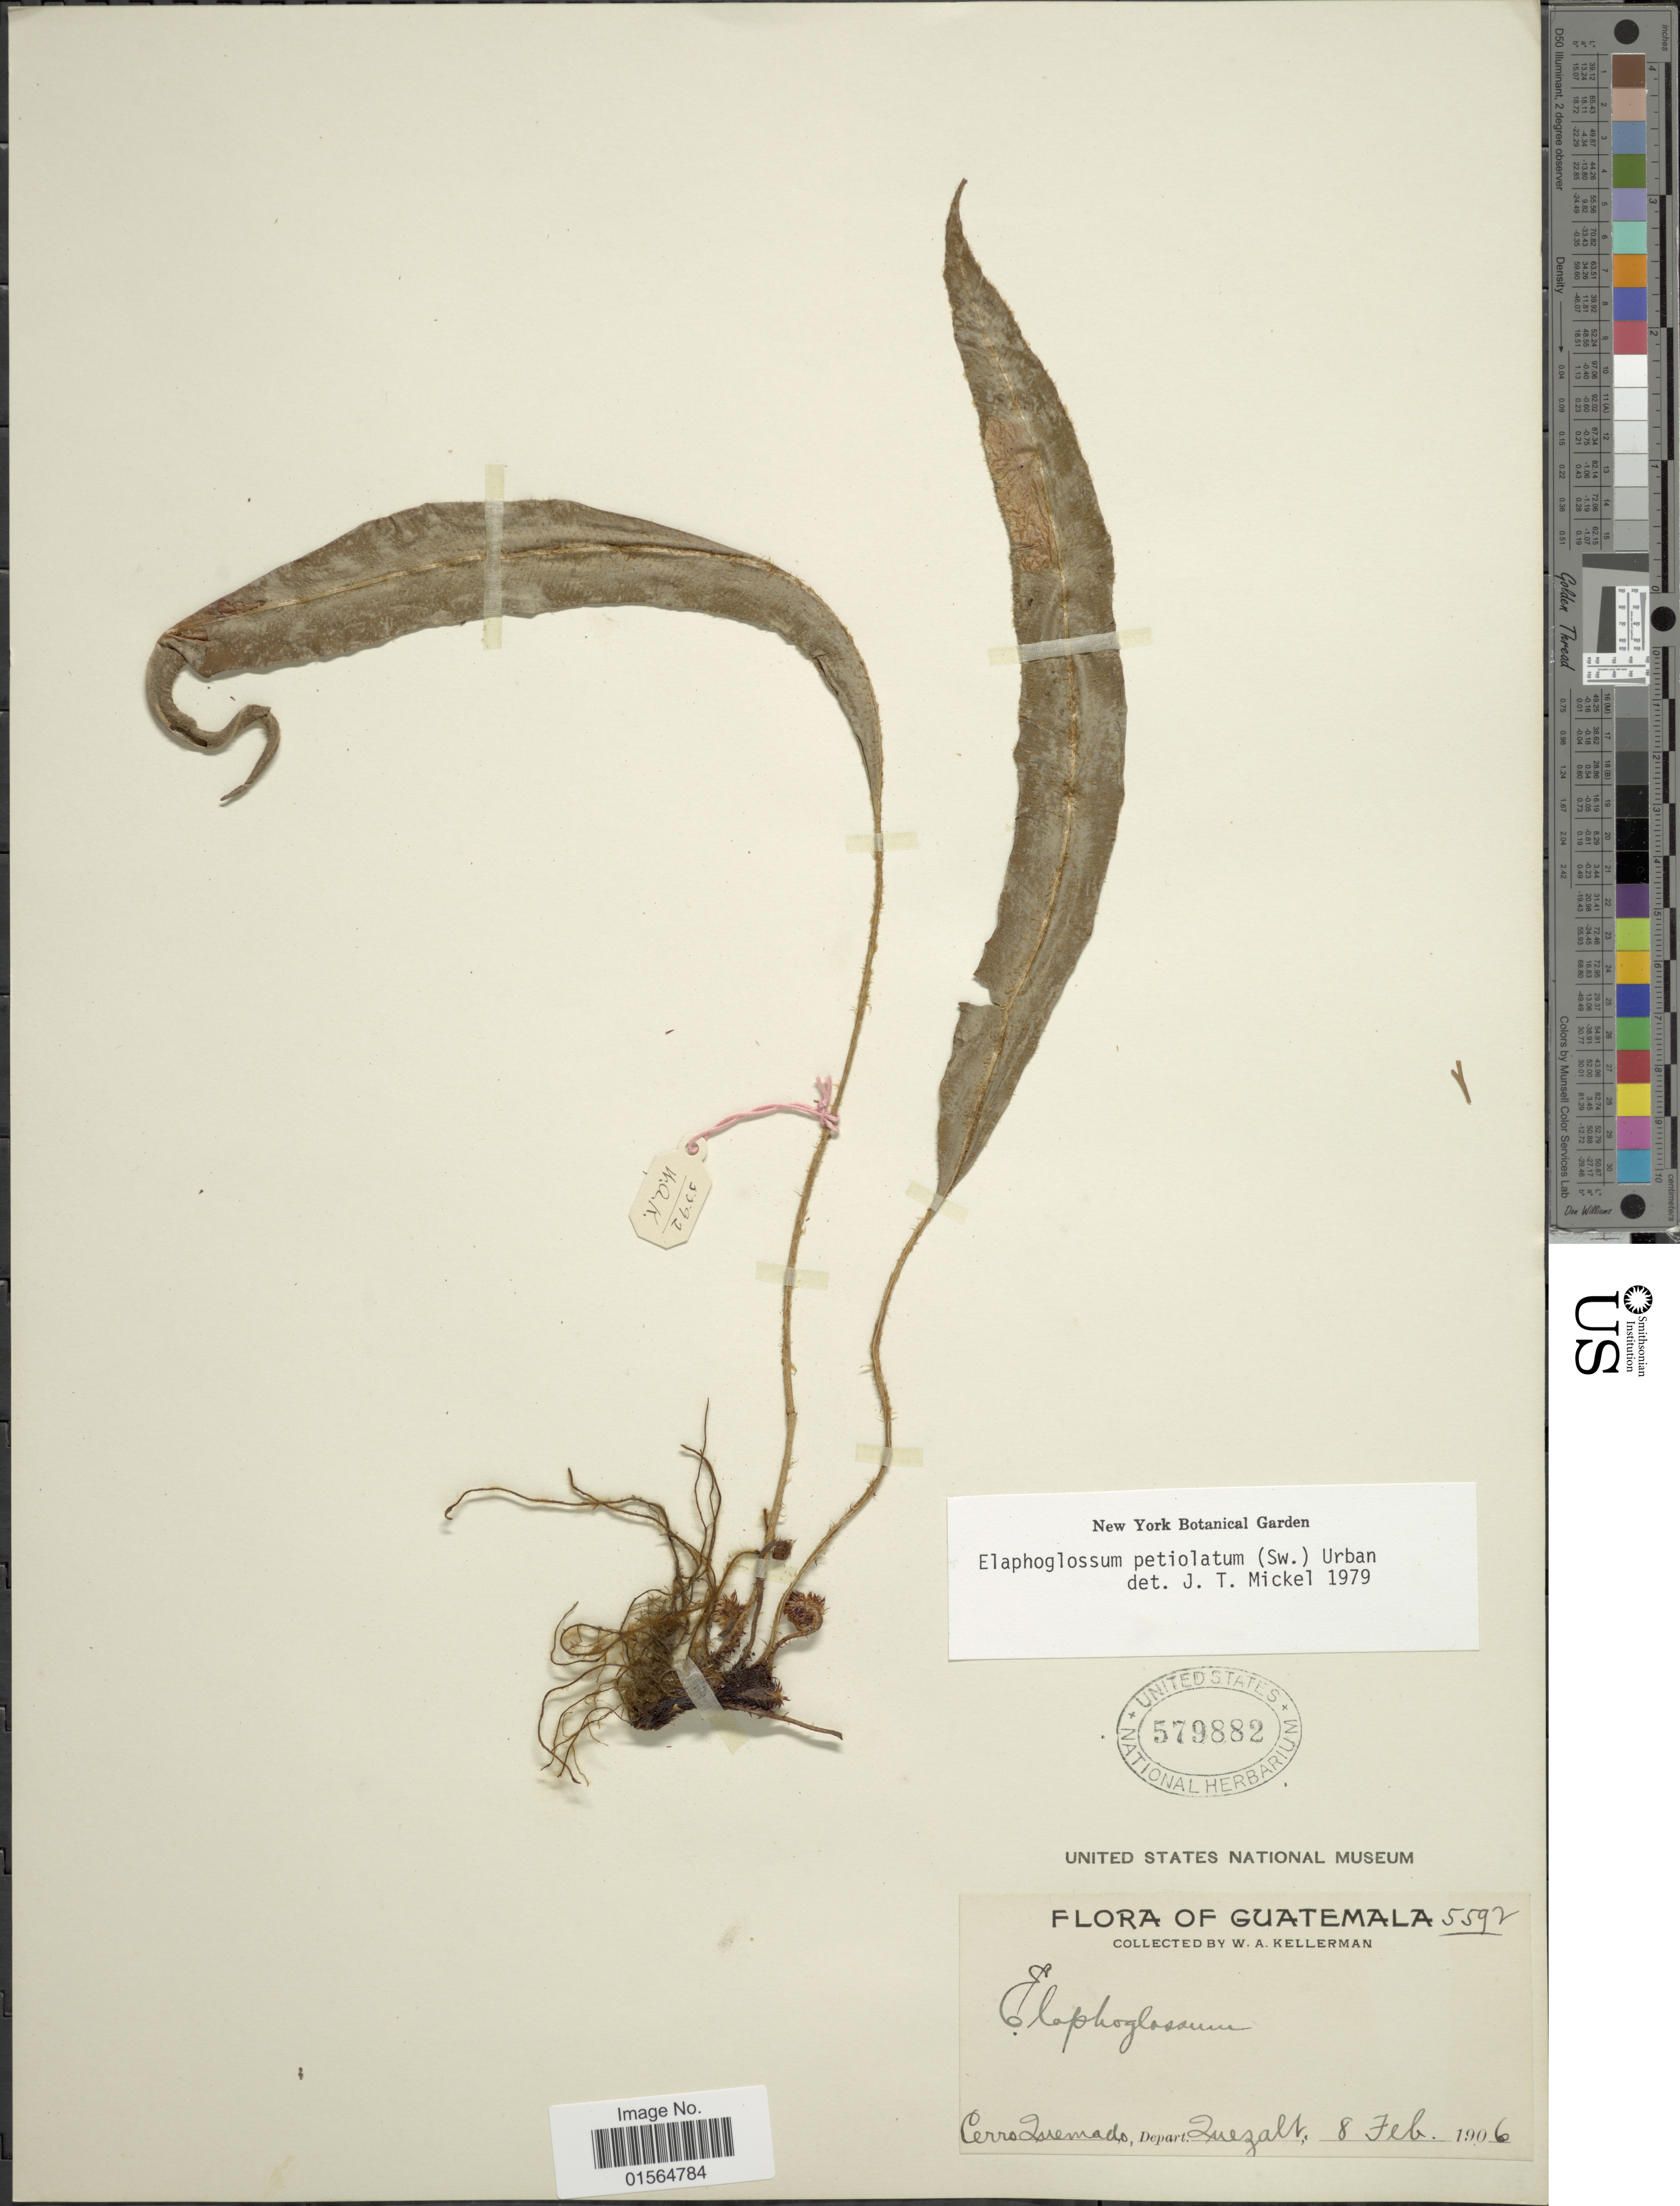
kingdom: Plantae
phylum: Tracheophyta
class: Polypodiopsida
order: Polypodiales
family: Dryopteridaceae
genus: Elaphoglossum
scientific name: Elaphoglossum petiolatum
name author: (Sw.) Urb.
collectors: W. Kellerman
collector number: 5592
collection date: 1906-02-08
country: Guatemala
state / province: Quetzaltenango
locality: Cerro Quemado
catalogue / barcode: US 579882